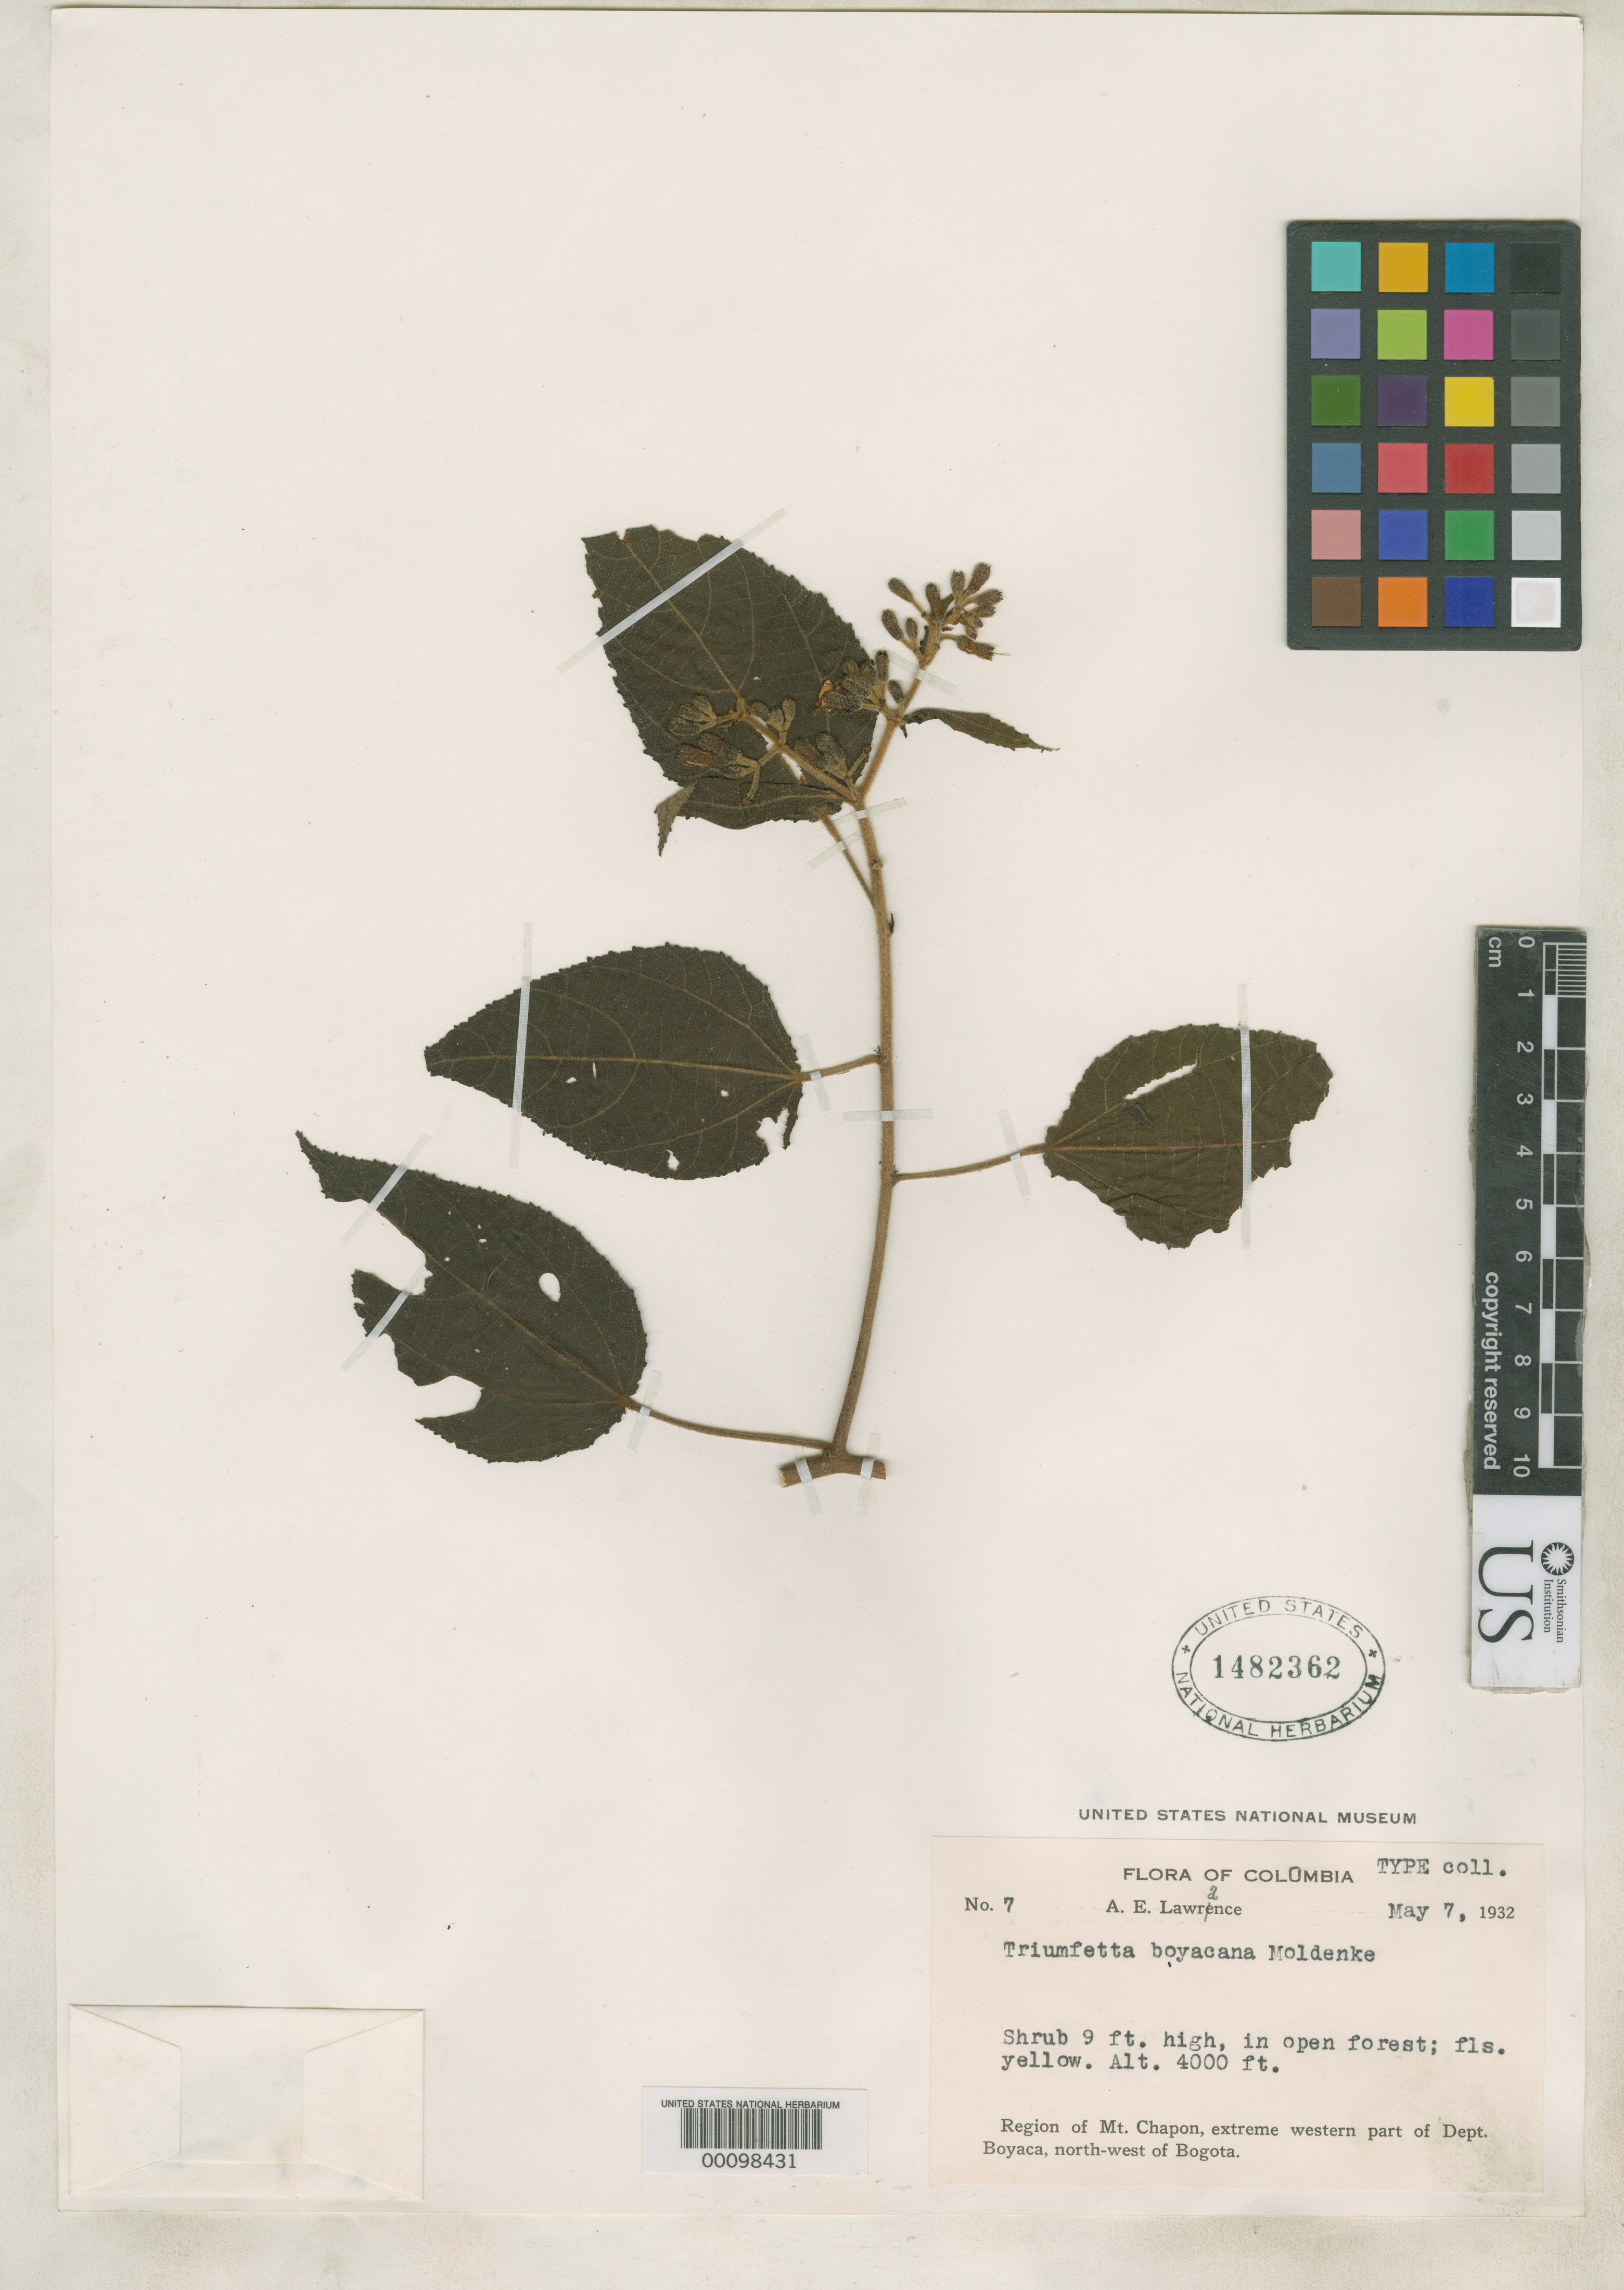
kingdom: Plantae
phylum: Tracheophyta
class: Magnoliopsida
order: Malvales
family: Malvaceae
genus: Triumfetta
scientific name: Triumfetta boyacana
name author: Moldenke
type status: Isotype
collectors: A. Lawrance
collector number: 7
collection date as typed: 07 May 1932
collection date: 1932-05-07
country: Colombia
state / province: Boyacá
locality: Mt. Chapon region.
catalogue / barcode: US 1482362